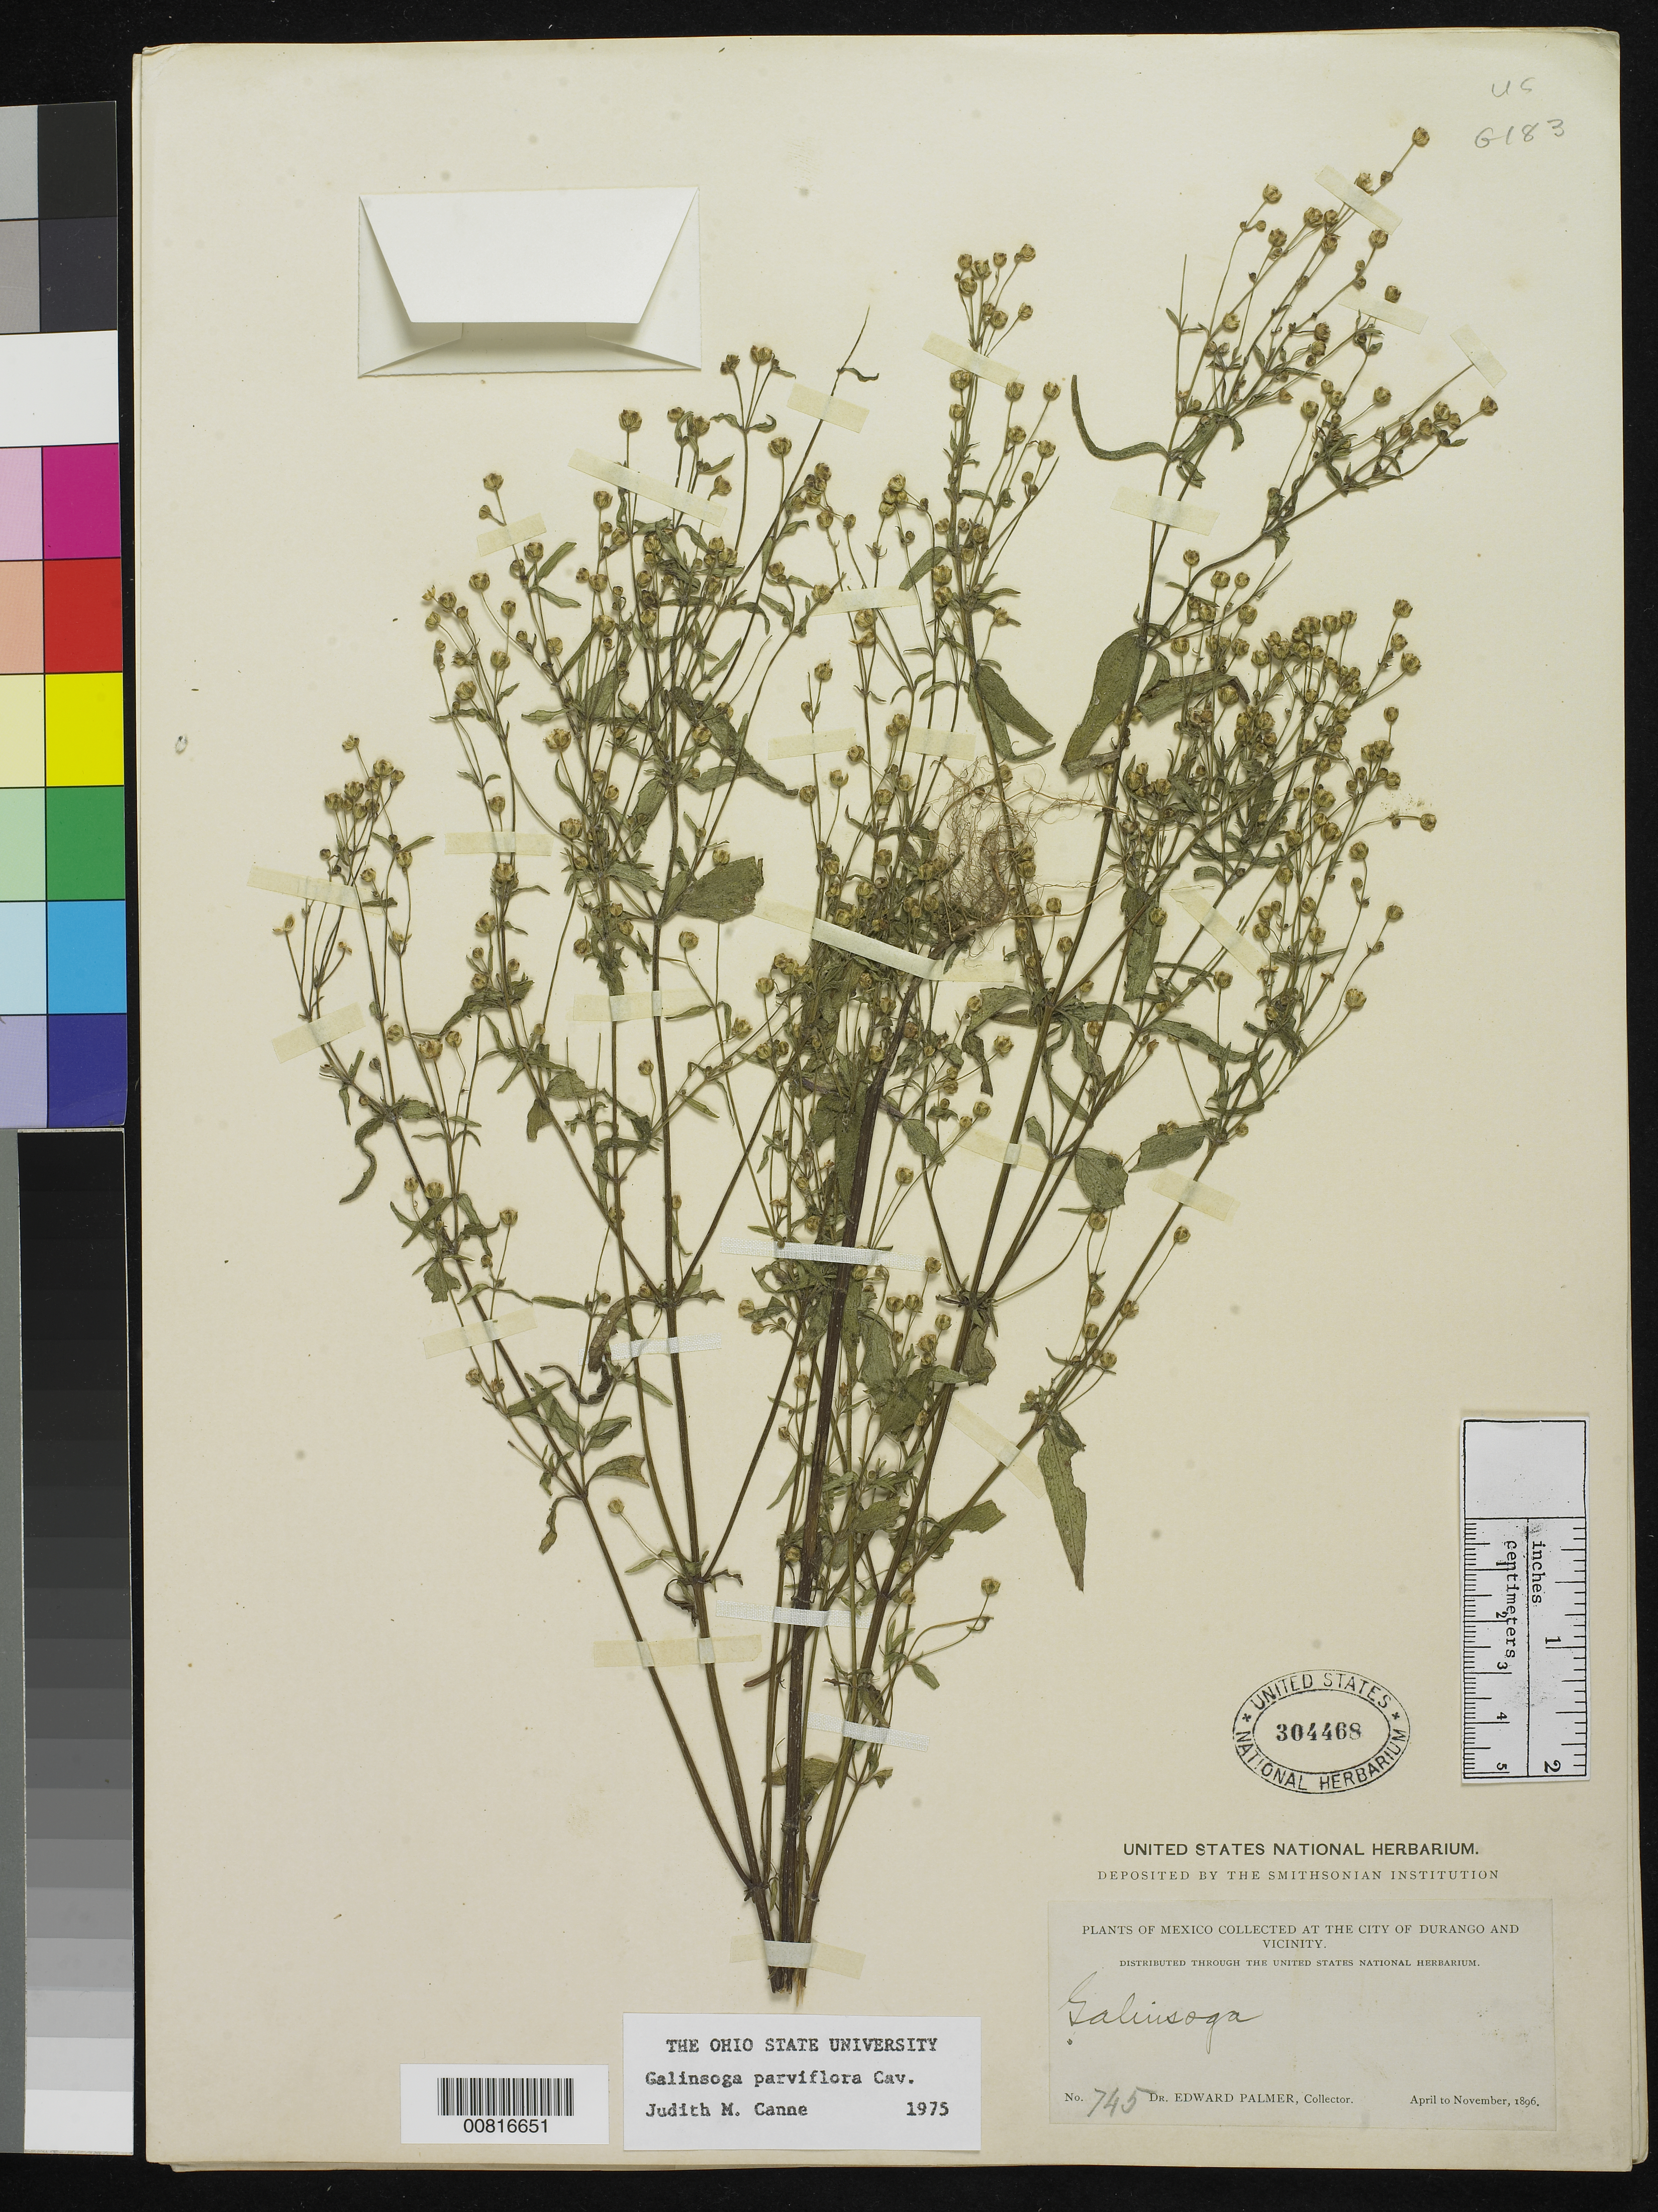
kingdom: Plantae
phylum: Tracheophyta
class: Magnoliopsida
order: Asterales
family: Asteraceae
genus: Galinsoga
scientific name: Galinsoga parviflora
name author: Cav.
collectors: E. Palmer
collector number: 745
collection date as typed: Apr 1896 to -- Nov 1896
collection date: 1896-04/1896-11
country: Mexico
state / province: Durango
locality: City of Durango and vicinity.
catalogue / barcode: US 304468